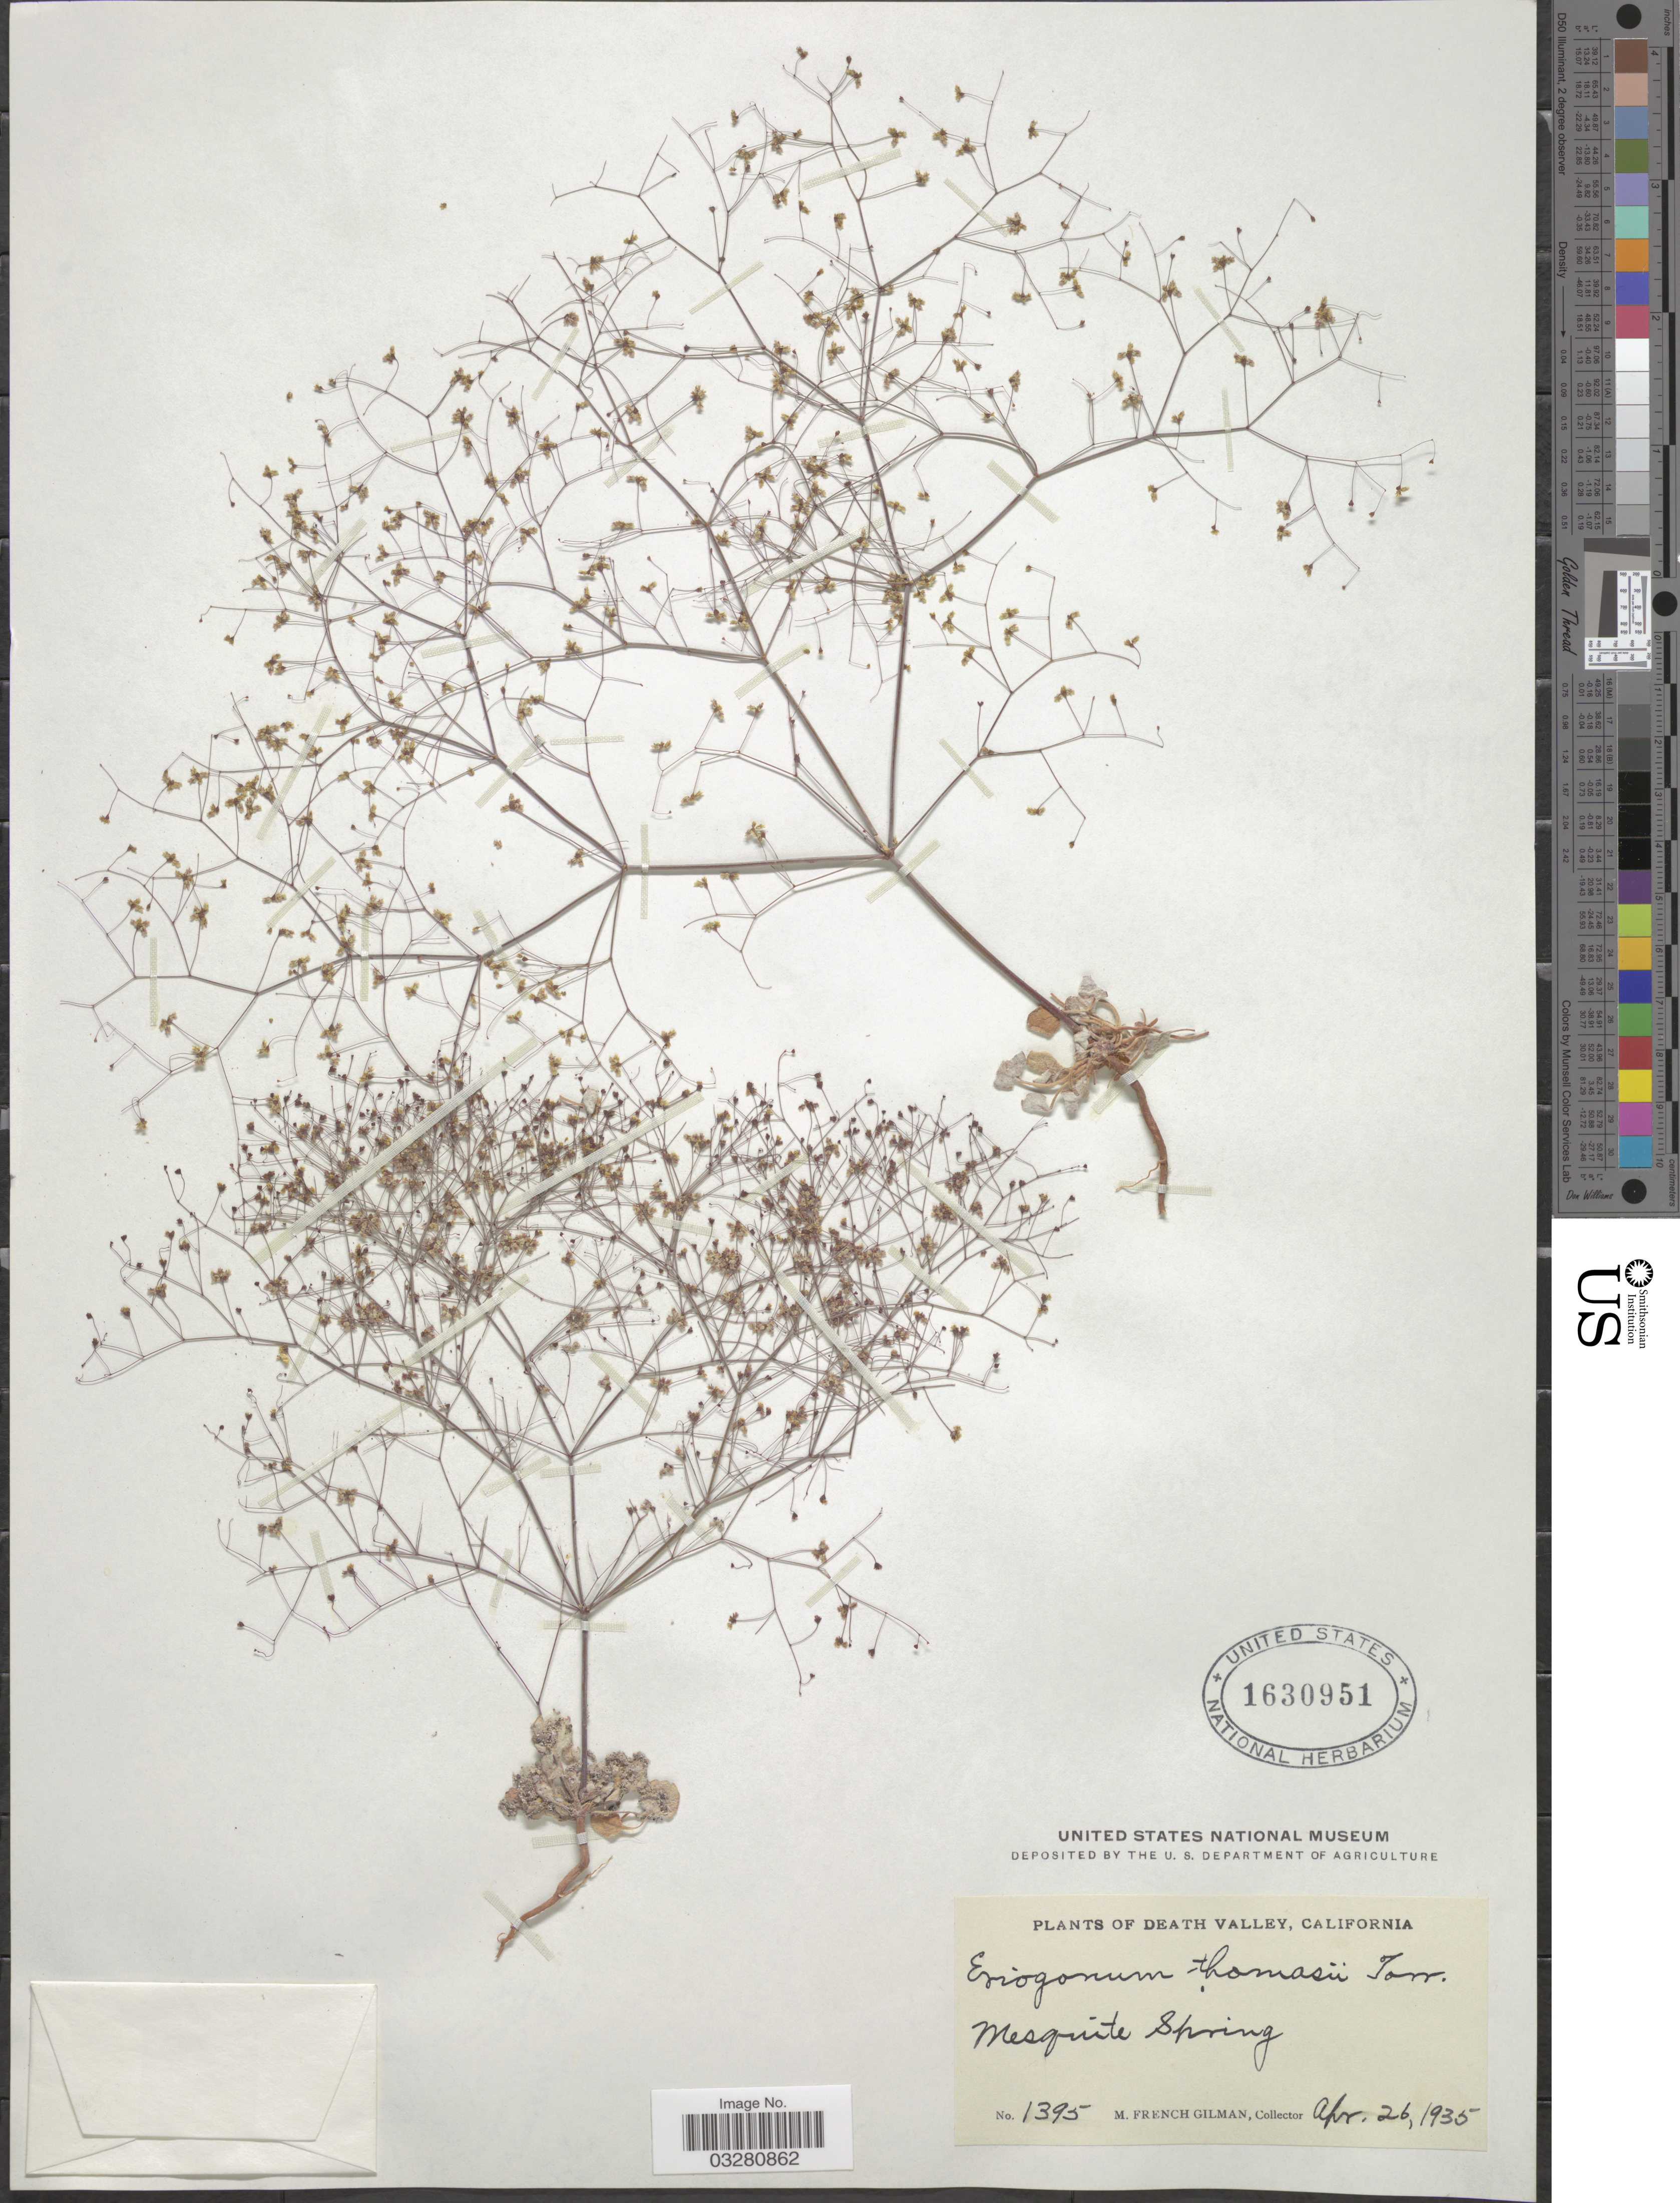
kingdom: Plantae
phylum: Tracheophyta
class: Magnoliopsida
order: Caryophyllales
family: Polygonaceae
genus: Eriogonum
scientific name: Eriogonum thomasii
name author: Torr.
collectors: M. F. Gilman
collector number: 1395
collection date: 1935-04-26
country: United States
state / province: California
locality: Death Valley. Mesquite Spring.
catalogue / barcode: US 1630951